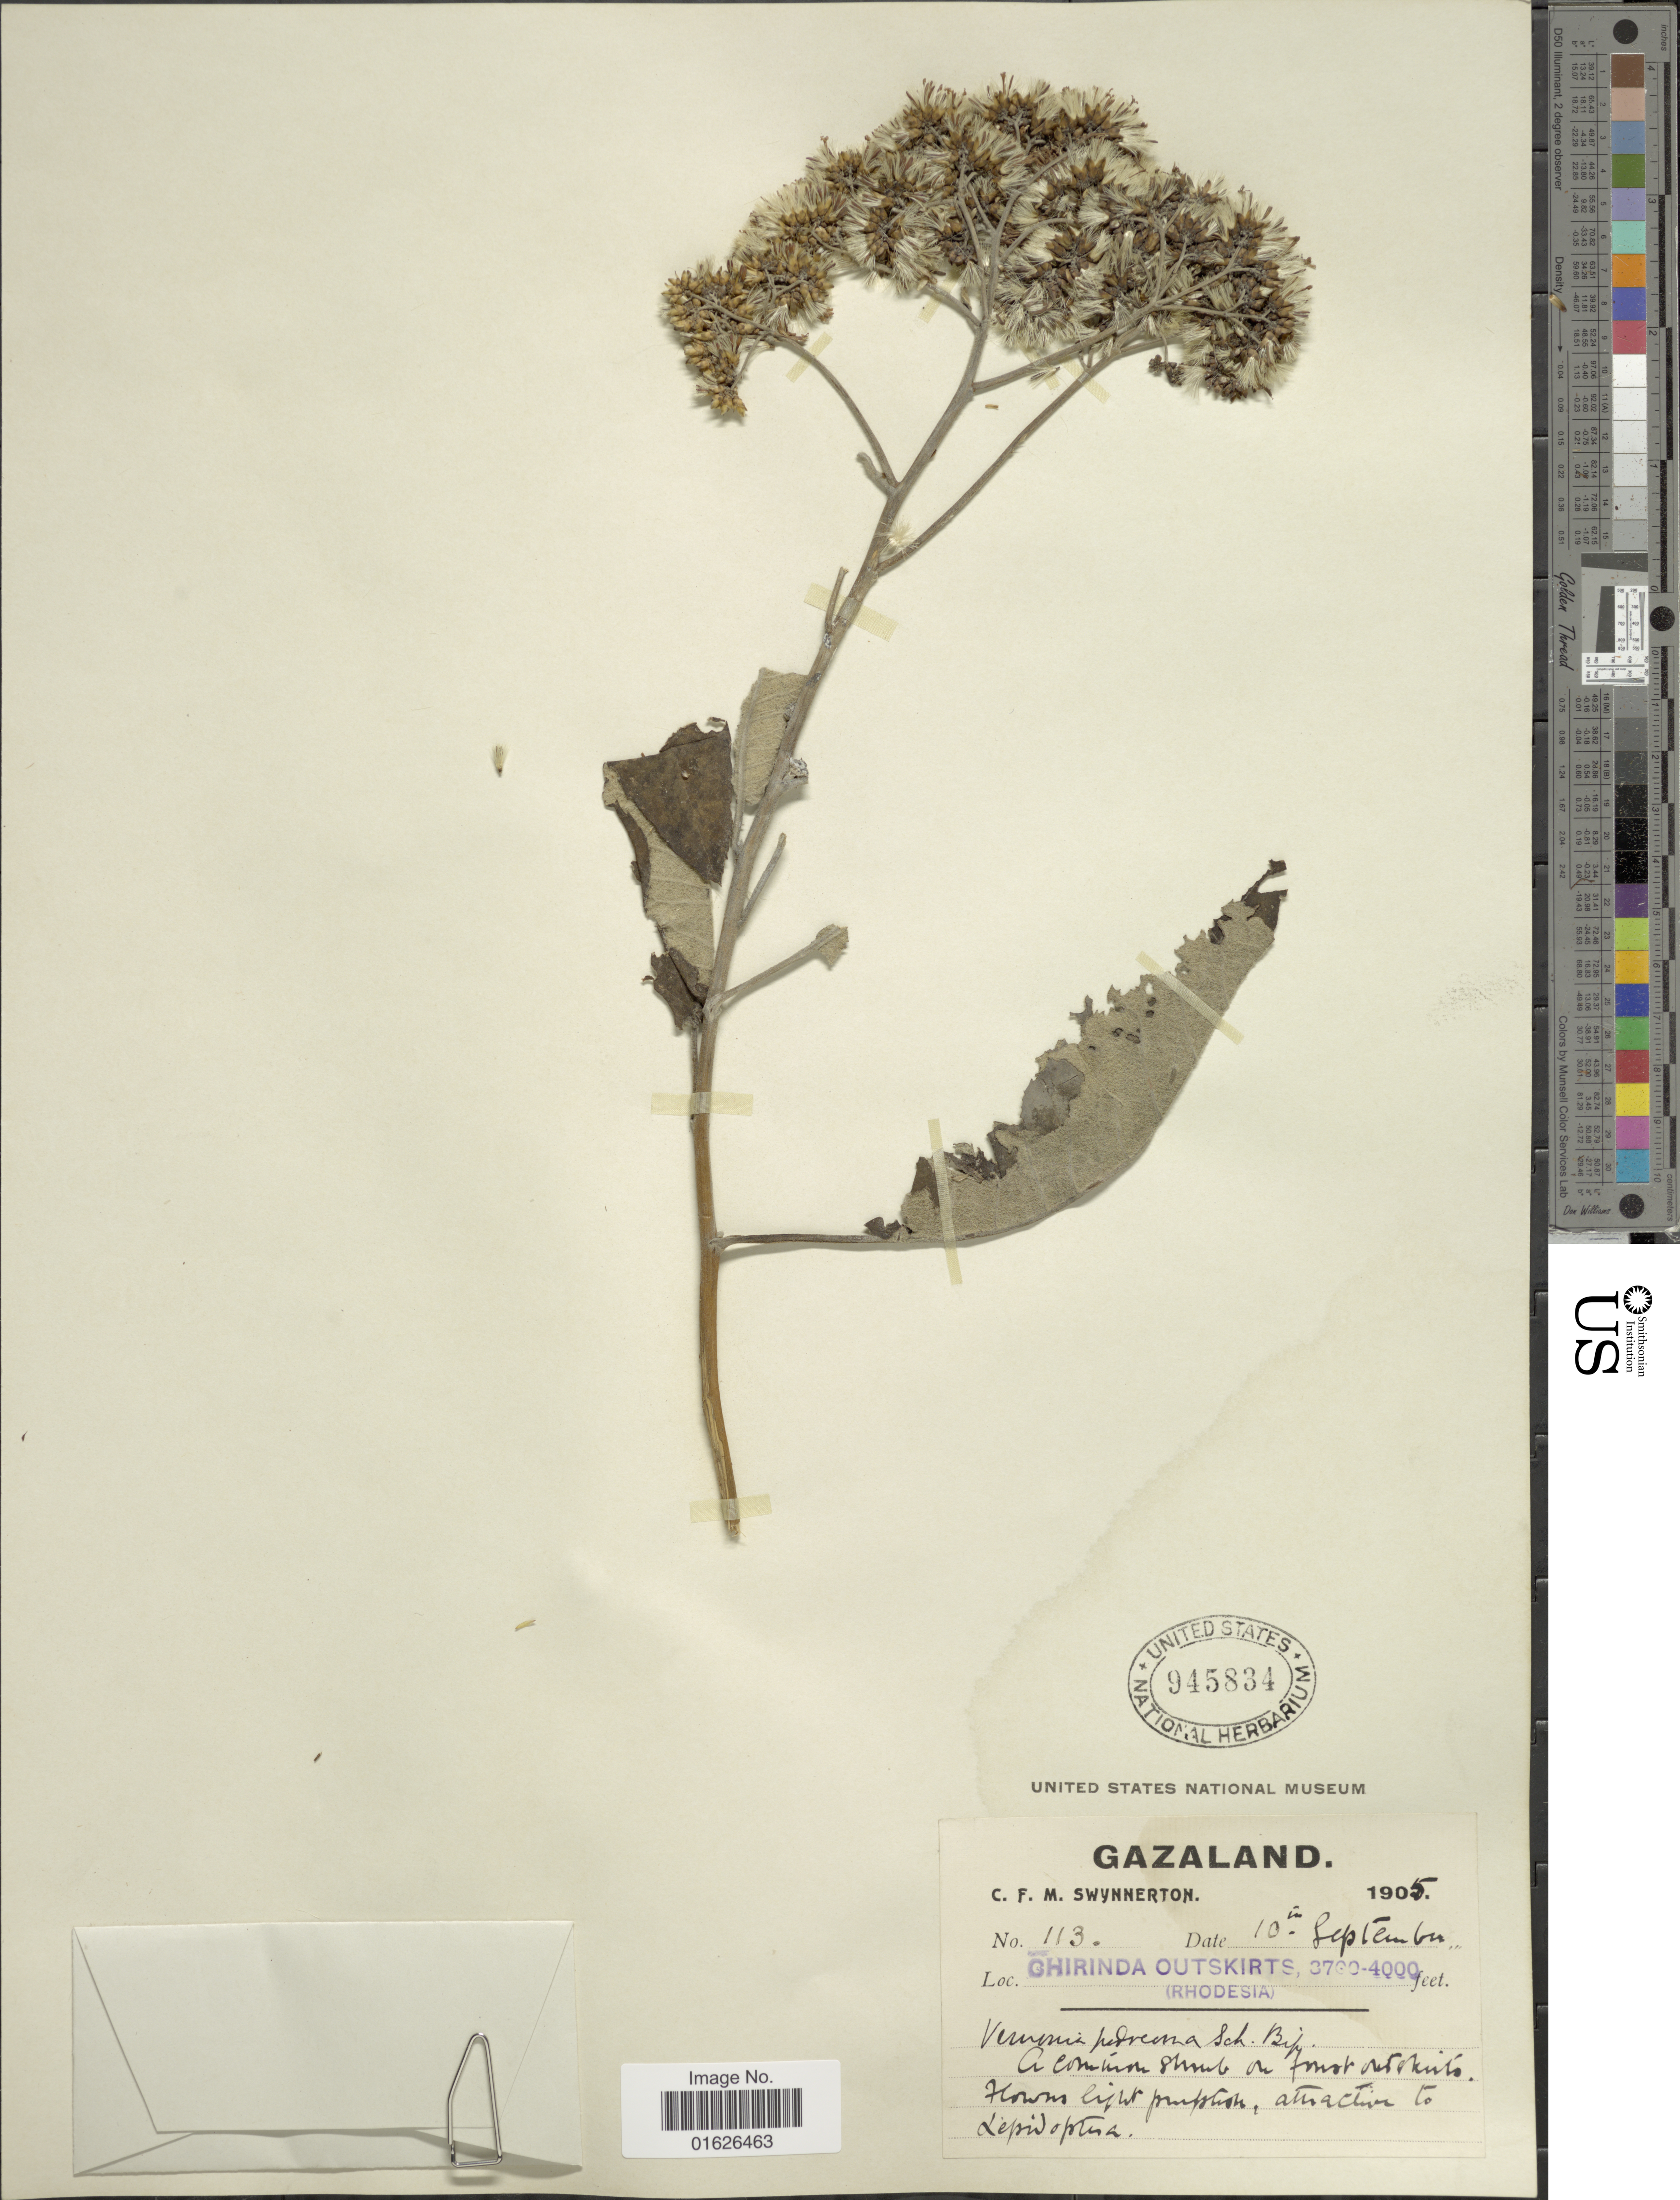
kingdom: Plantae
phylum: Tracheophyta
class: Magnoliopsida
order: Asterales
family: Asteraceae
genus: Gymnanthemum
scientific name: Gymnanthemum myrianthum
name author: (Hook. f.) H. Rob.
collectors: C. Swynnerton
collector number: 113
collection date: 1905-09-10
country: Zimbabwe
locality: Gazaland, Rhodesia, Ghirinda outskirts.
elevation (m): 1128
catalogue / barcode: US 945834